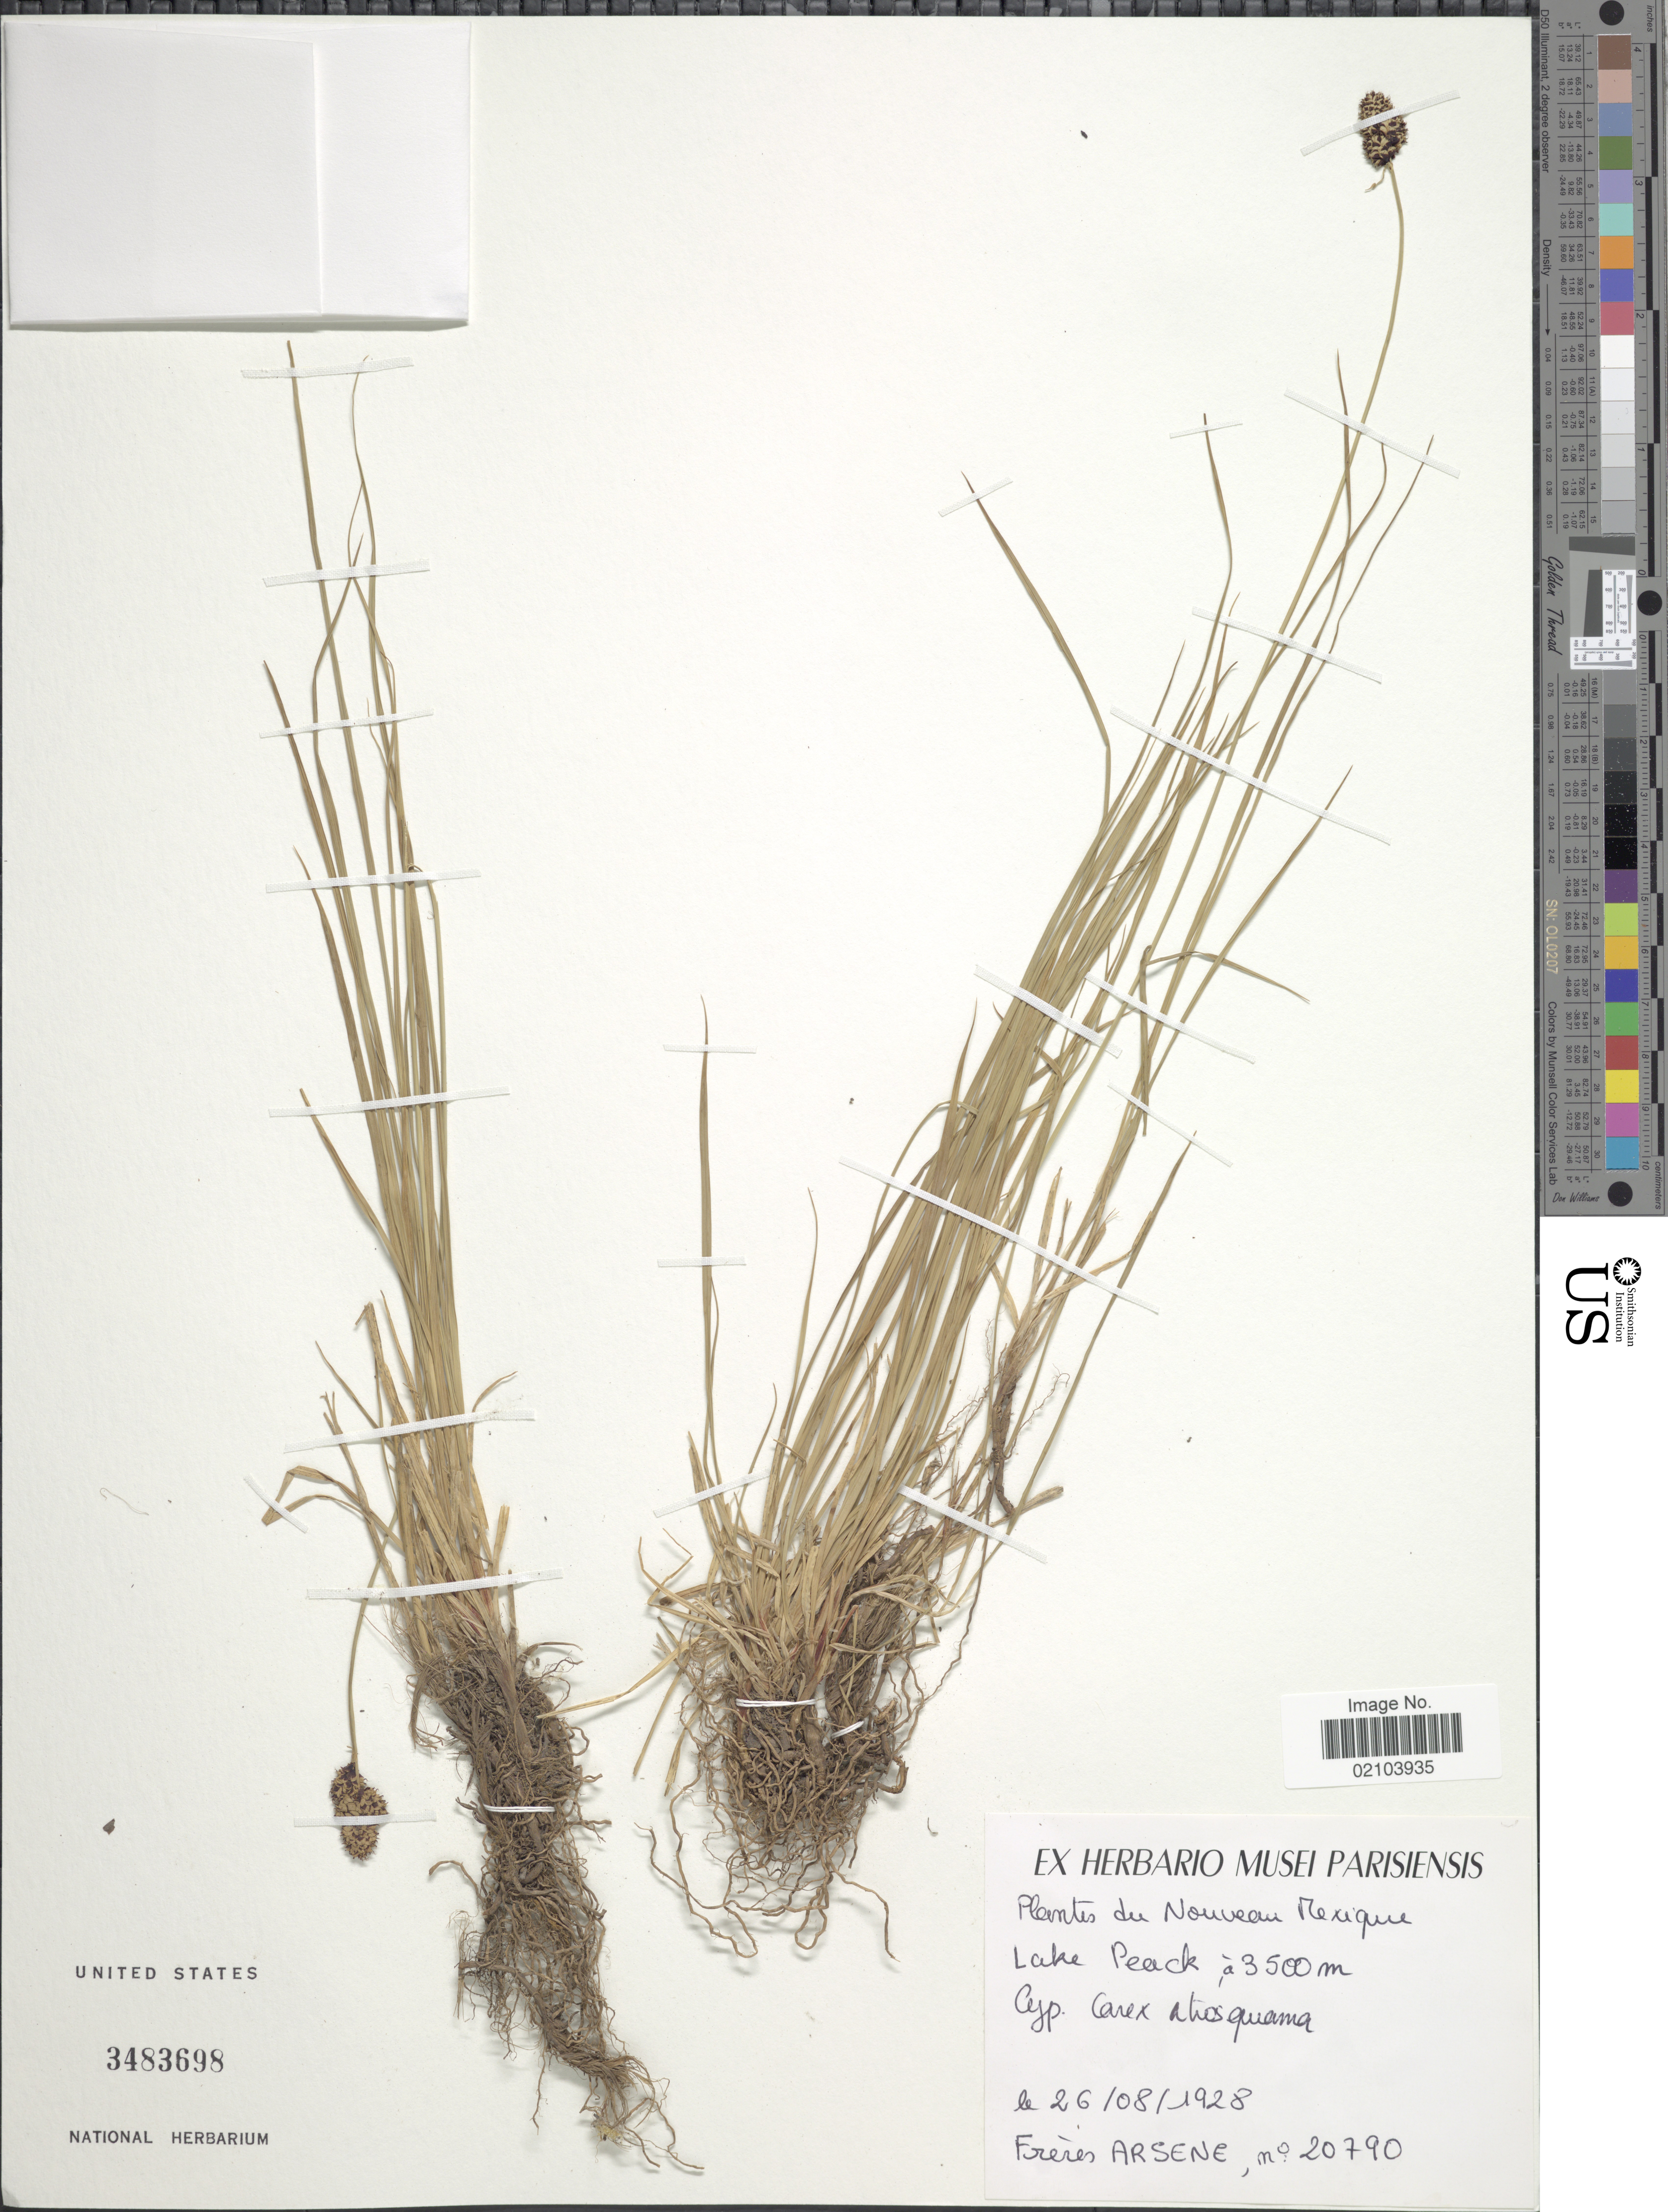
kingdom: Plantae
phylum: Tracheophyta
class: Liliopsida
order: Poales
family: Cyperaceae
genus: Carex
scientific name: Carex atrosquama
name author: Mack.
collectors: F. Hyacinth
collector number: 20790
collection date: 1928-08-26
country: United States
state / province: New Mexico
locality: Lake Peack.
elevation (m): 3500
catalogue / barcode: US 3483698